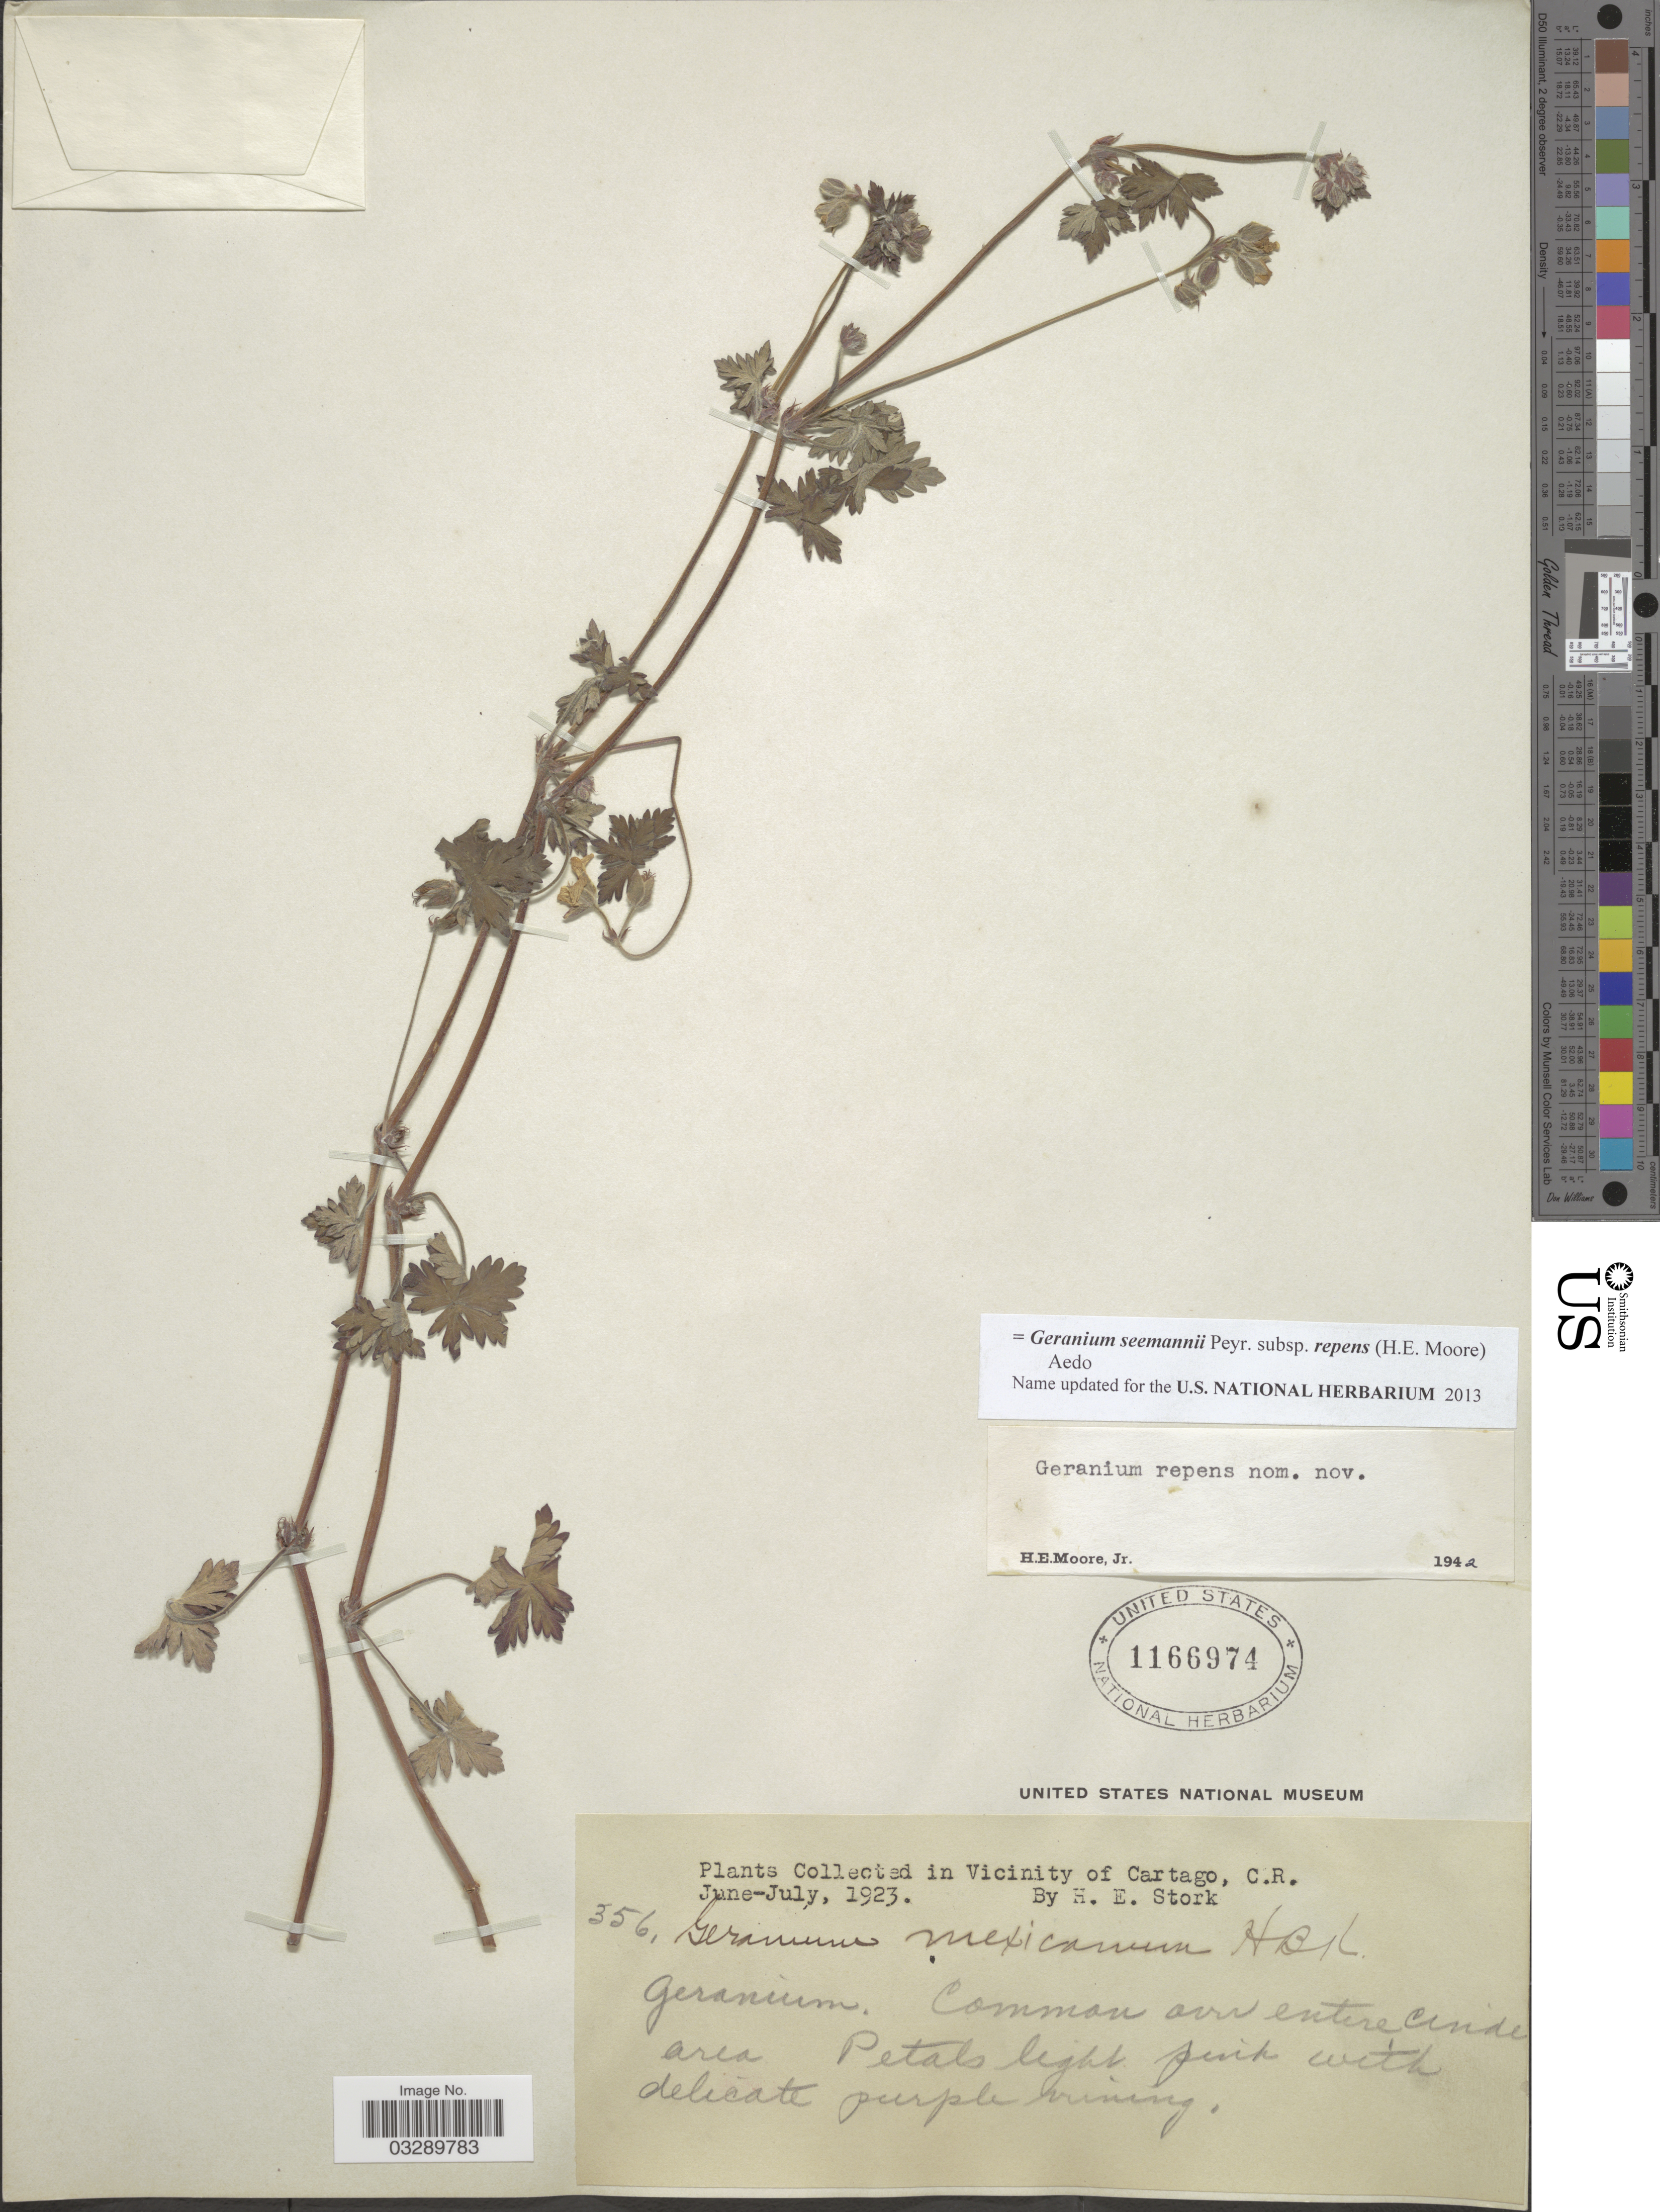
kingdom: Plantae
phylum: Tracheophyta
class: Magnoliopsida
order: Geraniales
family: Geraniaceae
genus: Geranium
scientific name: Geranium seemannii subsp. repens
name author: (H.E. Moore) Aedo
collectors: H. E. Stork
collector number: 356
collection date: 1923-06/1923-07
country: Costa Rica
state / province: Cartago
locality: In Vicinity of Cartago.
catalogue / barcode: US 1166974